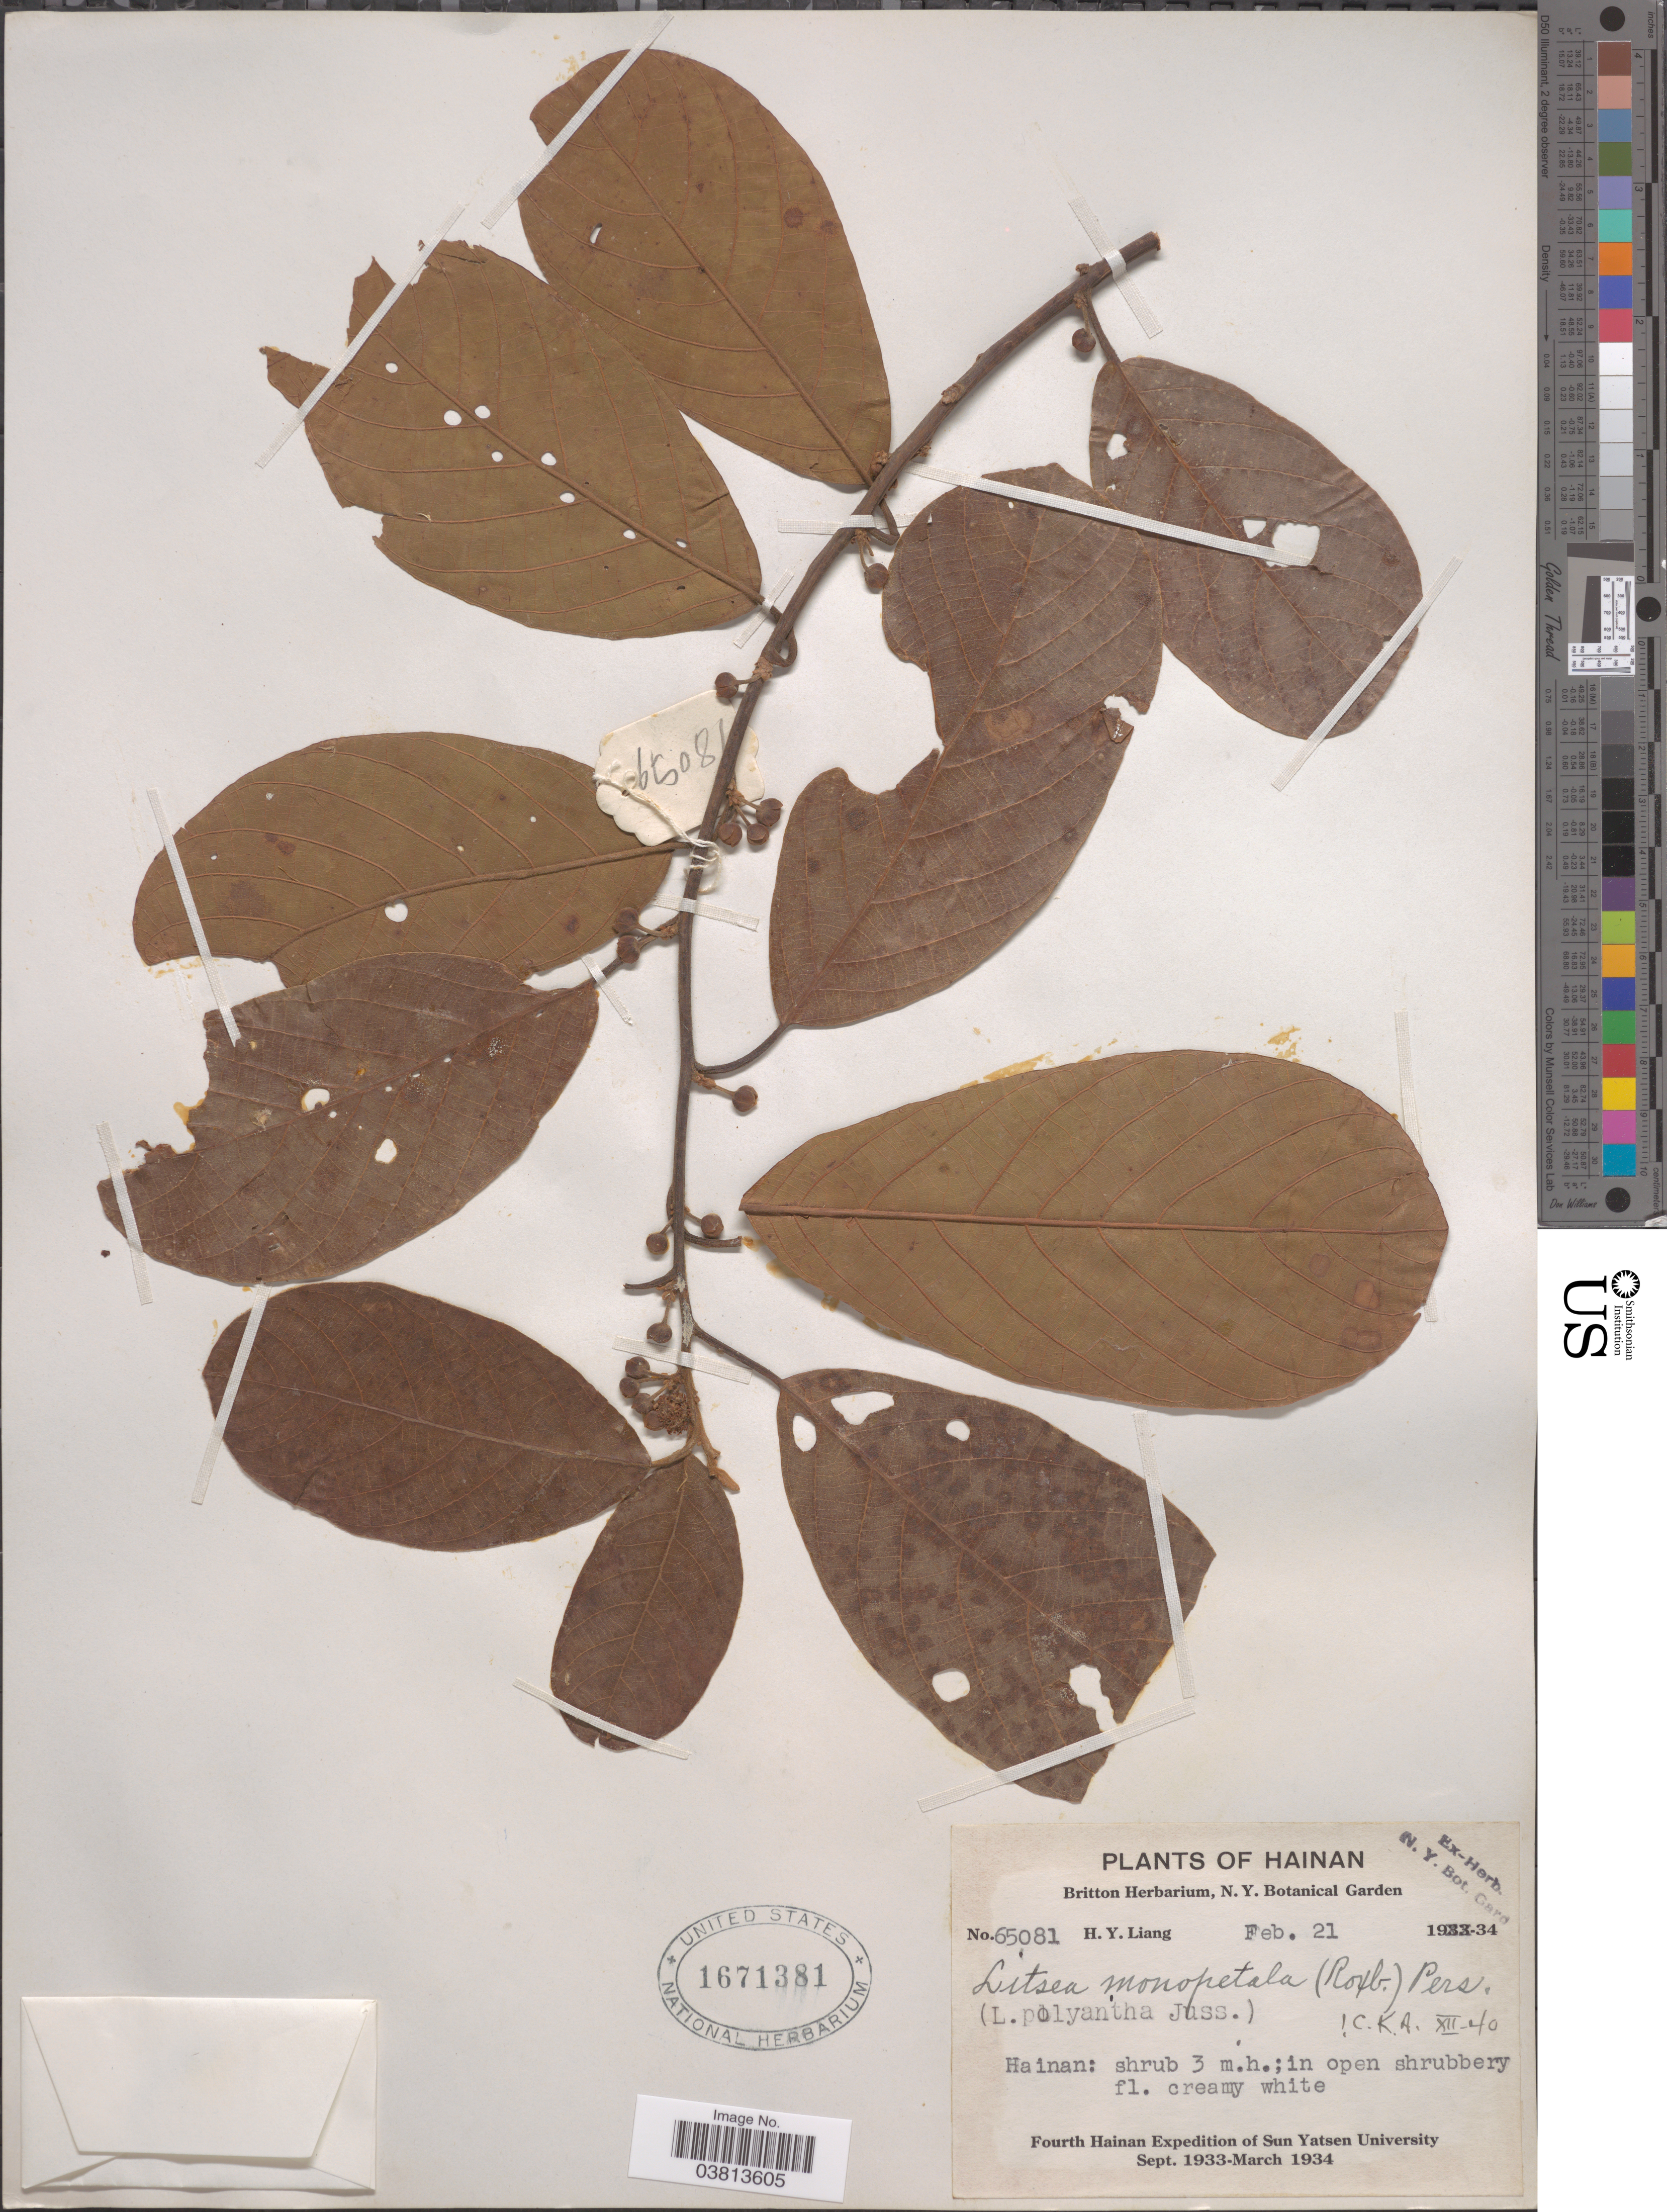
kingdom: Plantae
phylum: Tracheophyta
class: Magnoliopsida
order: Laurales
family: Lauraceae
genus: Litsea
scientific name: Litsea monopetala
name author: (Roxb.) Pers.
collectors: H. Y. Liang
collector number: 65081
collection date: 1934-02-21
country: China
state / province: Hainan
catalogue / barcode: US 1671381